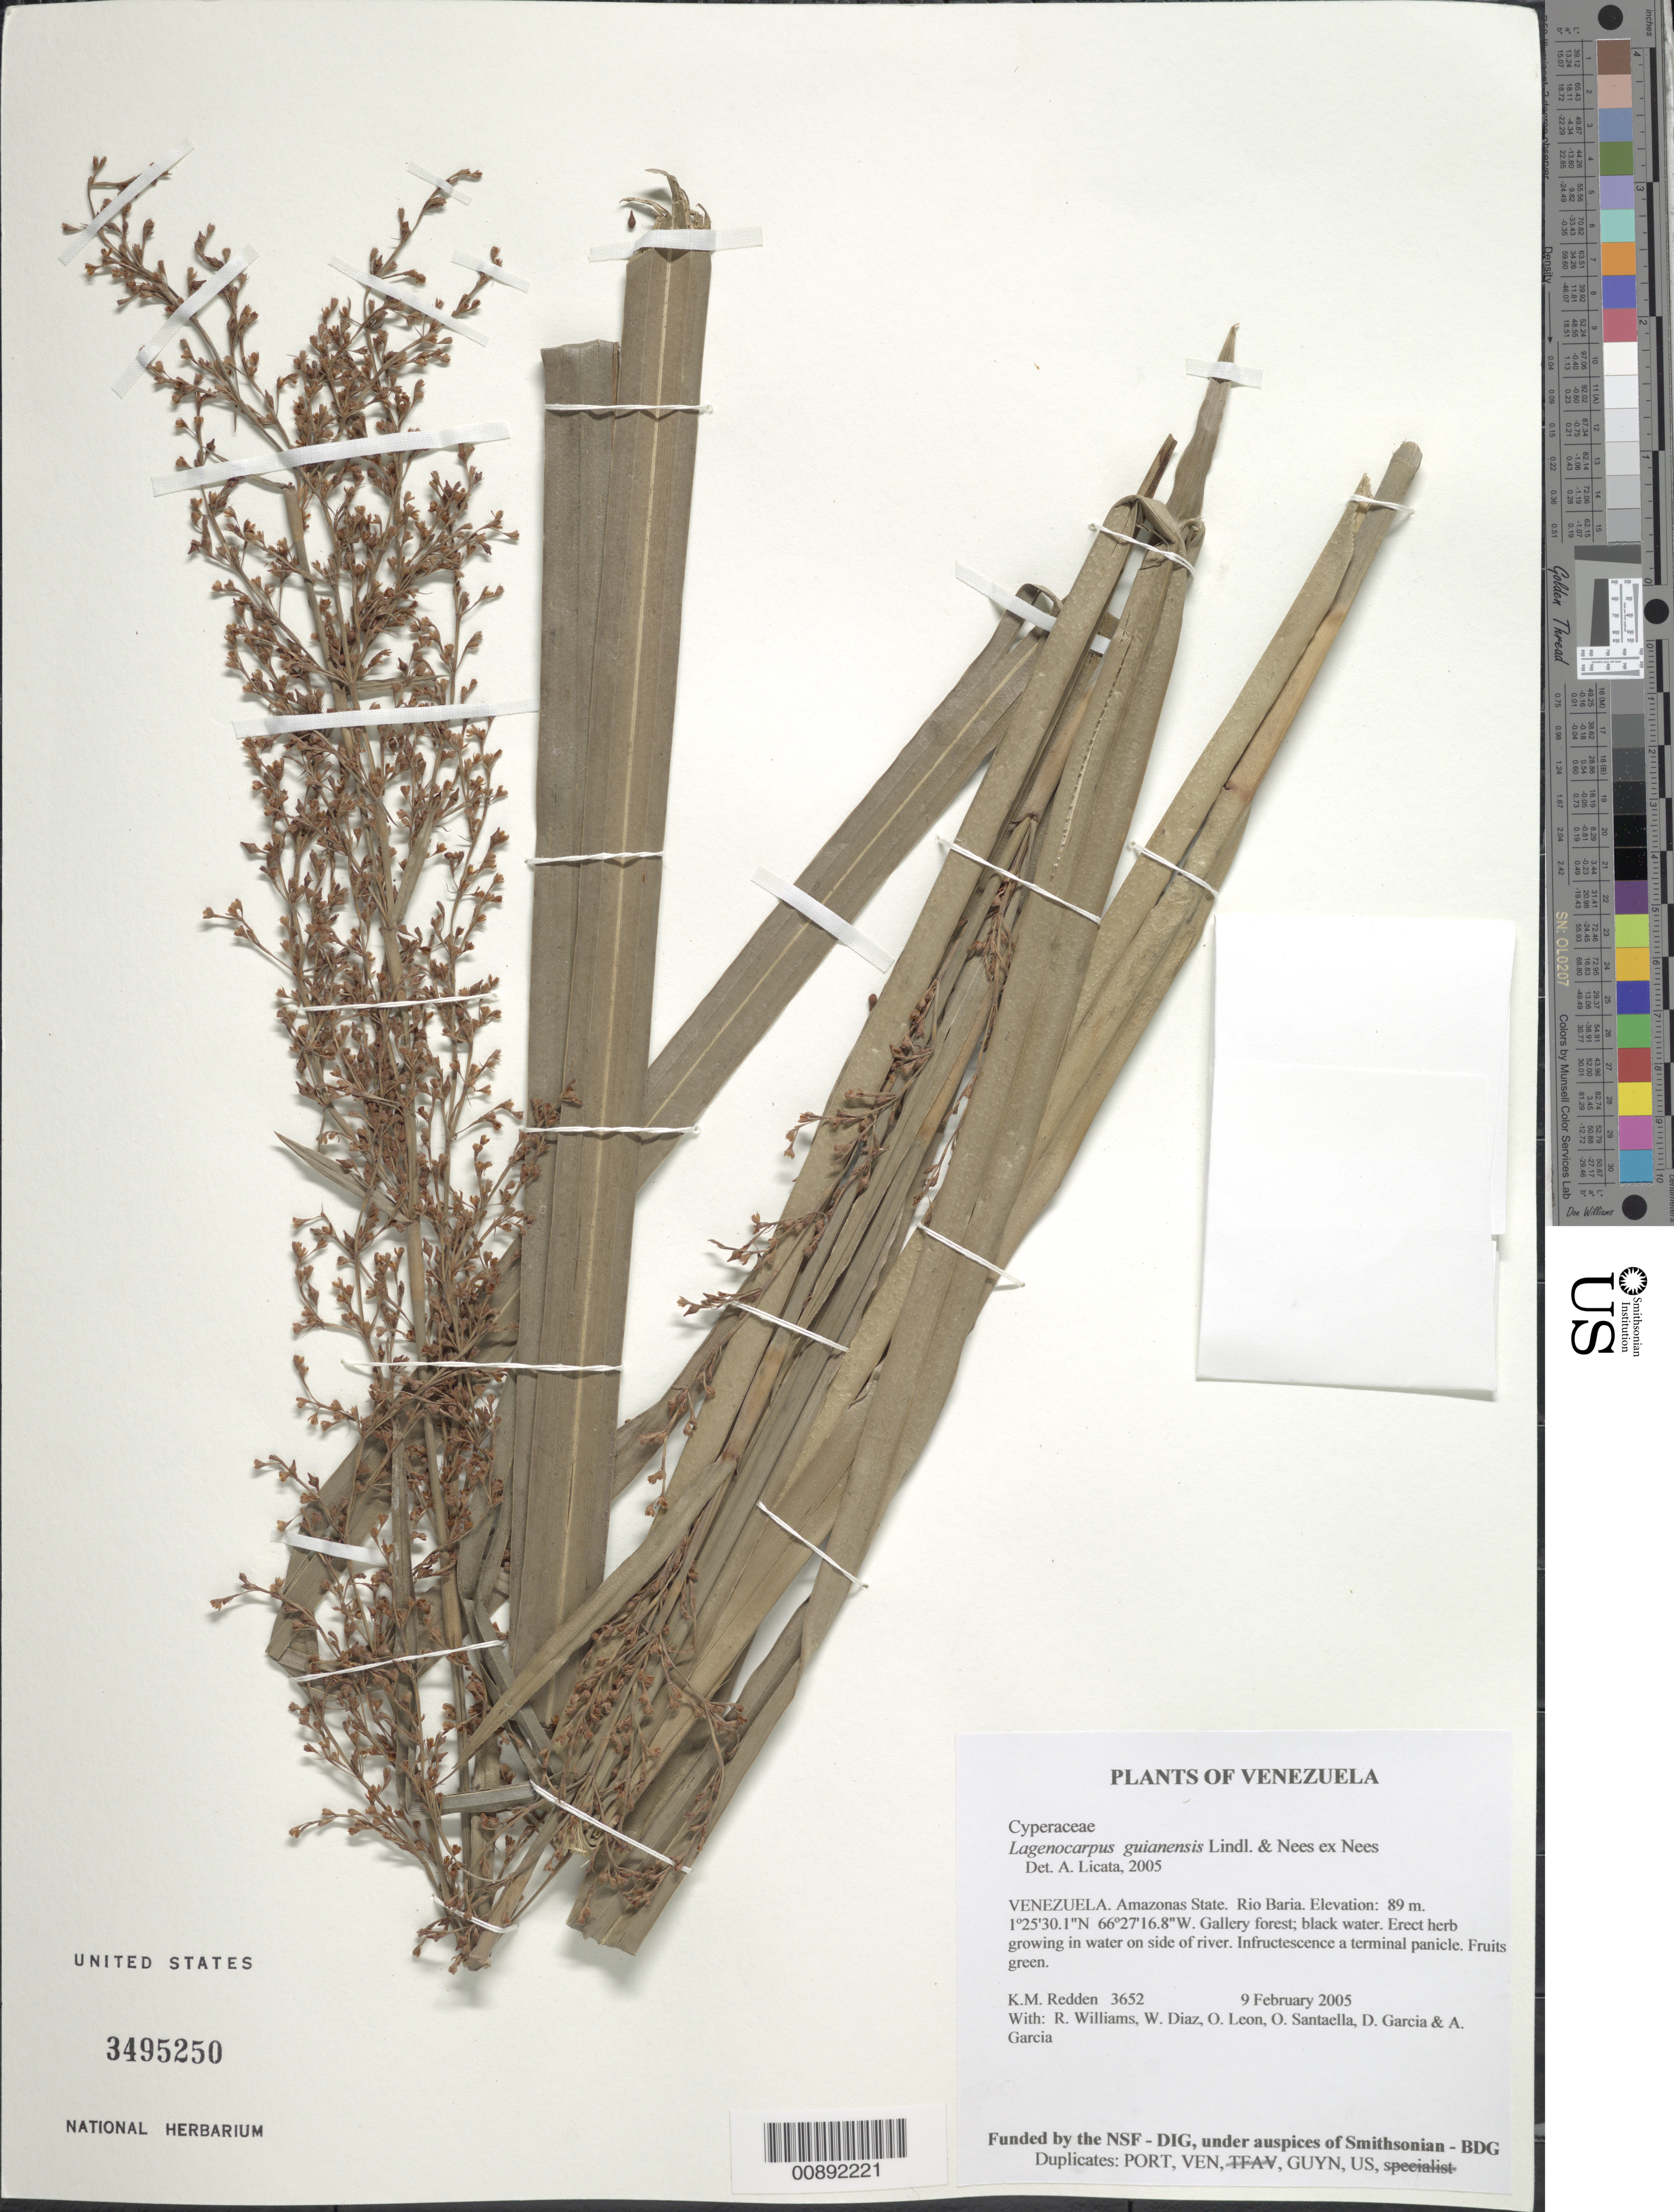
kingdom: Plantae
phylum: Tracheophyta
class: Liliopsida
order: Poales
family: Cyperaceae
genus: Lagenocarpus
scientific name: Lagenocarpus guianensis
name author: Nees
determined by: Licata, A., (PORT), Univ. Nac. Exp. de los Llanos Ezequiel Zamora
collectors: K. M. Redden, R. Williams, W. Díaz P., O. León, O. Santaella, D. Garcia & A. Garcia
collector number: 3652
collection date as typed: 9 February 2005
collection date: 2005-02-09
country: Venezuela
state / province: Amazonas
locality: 22 - Rio Baria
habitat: Gallery forest; black water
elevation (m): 89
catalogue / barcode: US 3495250